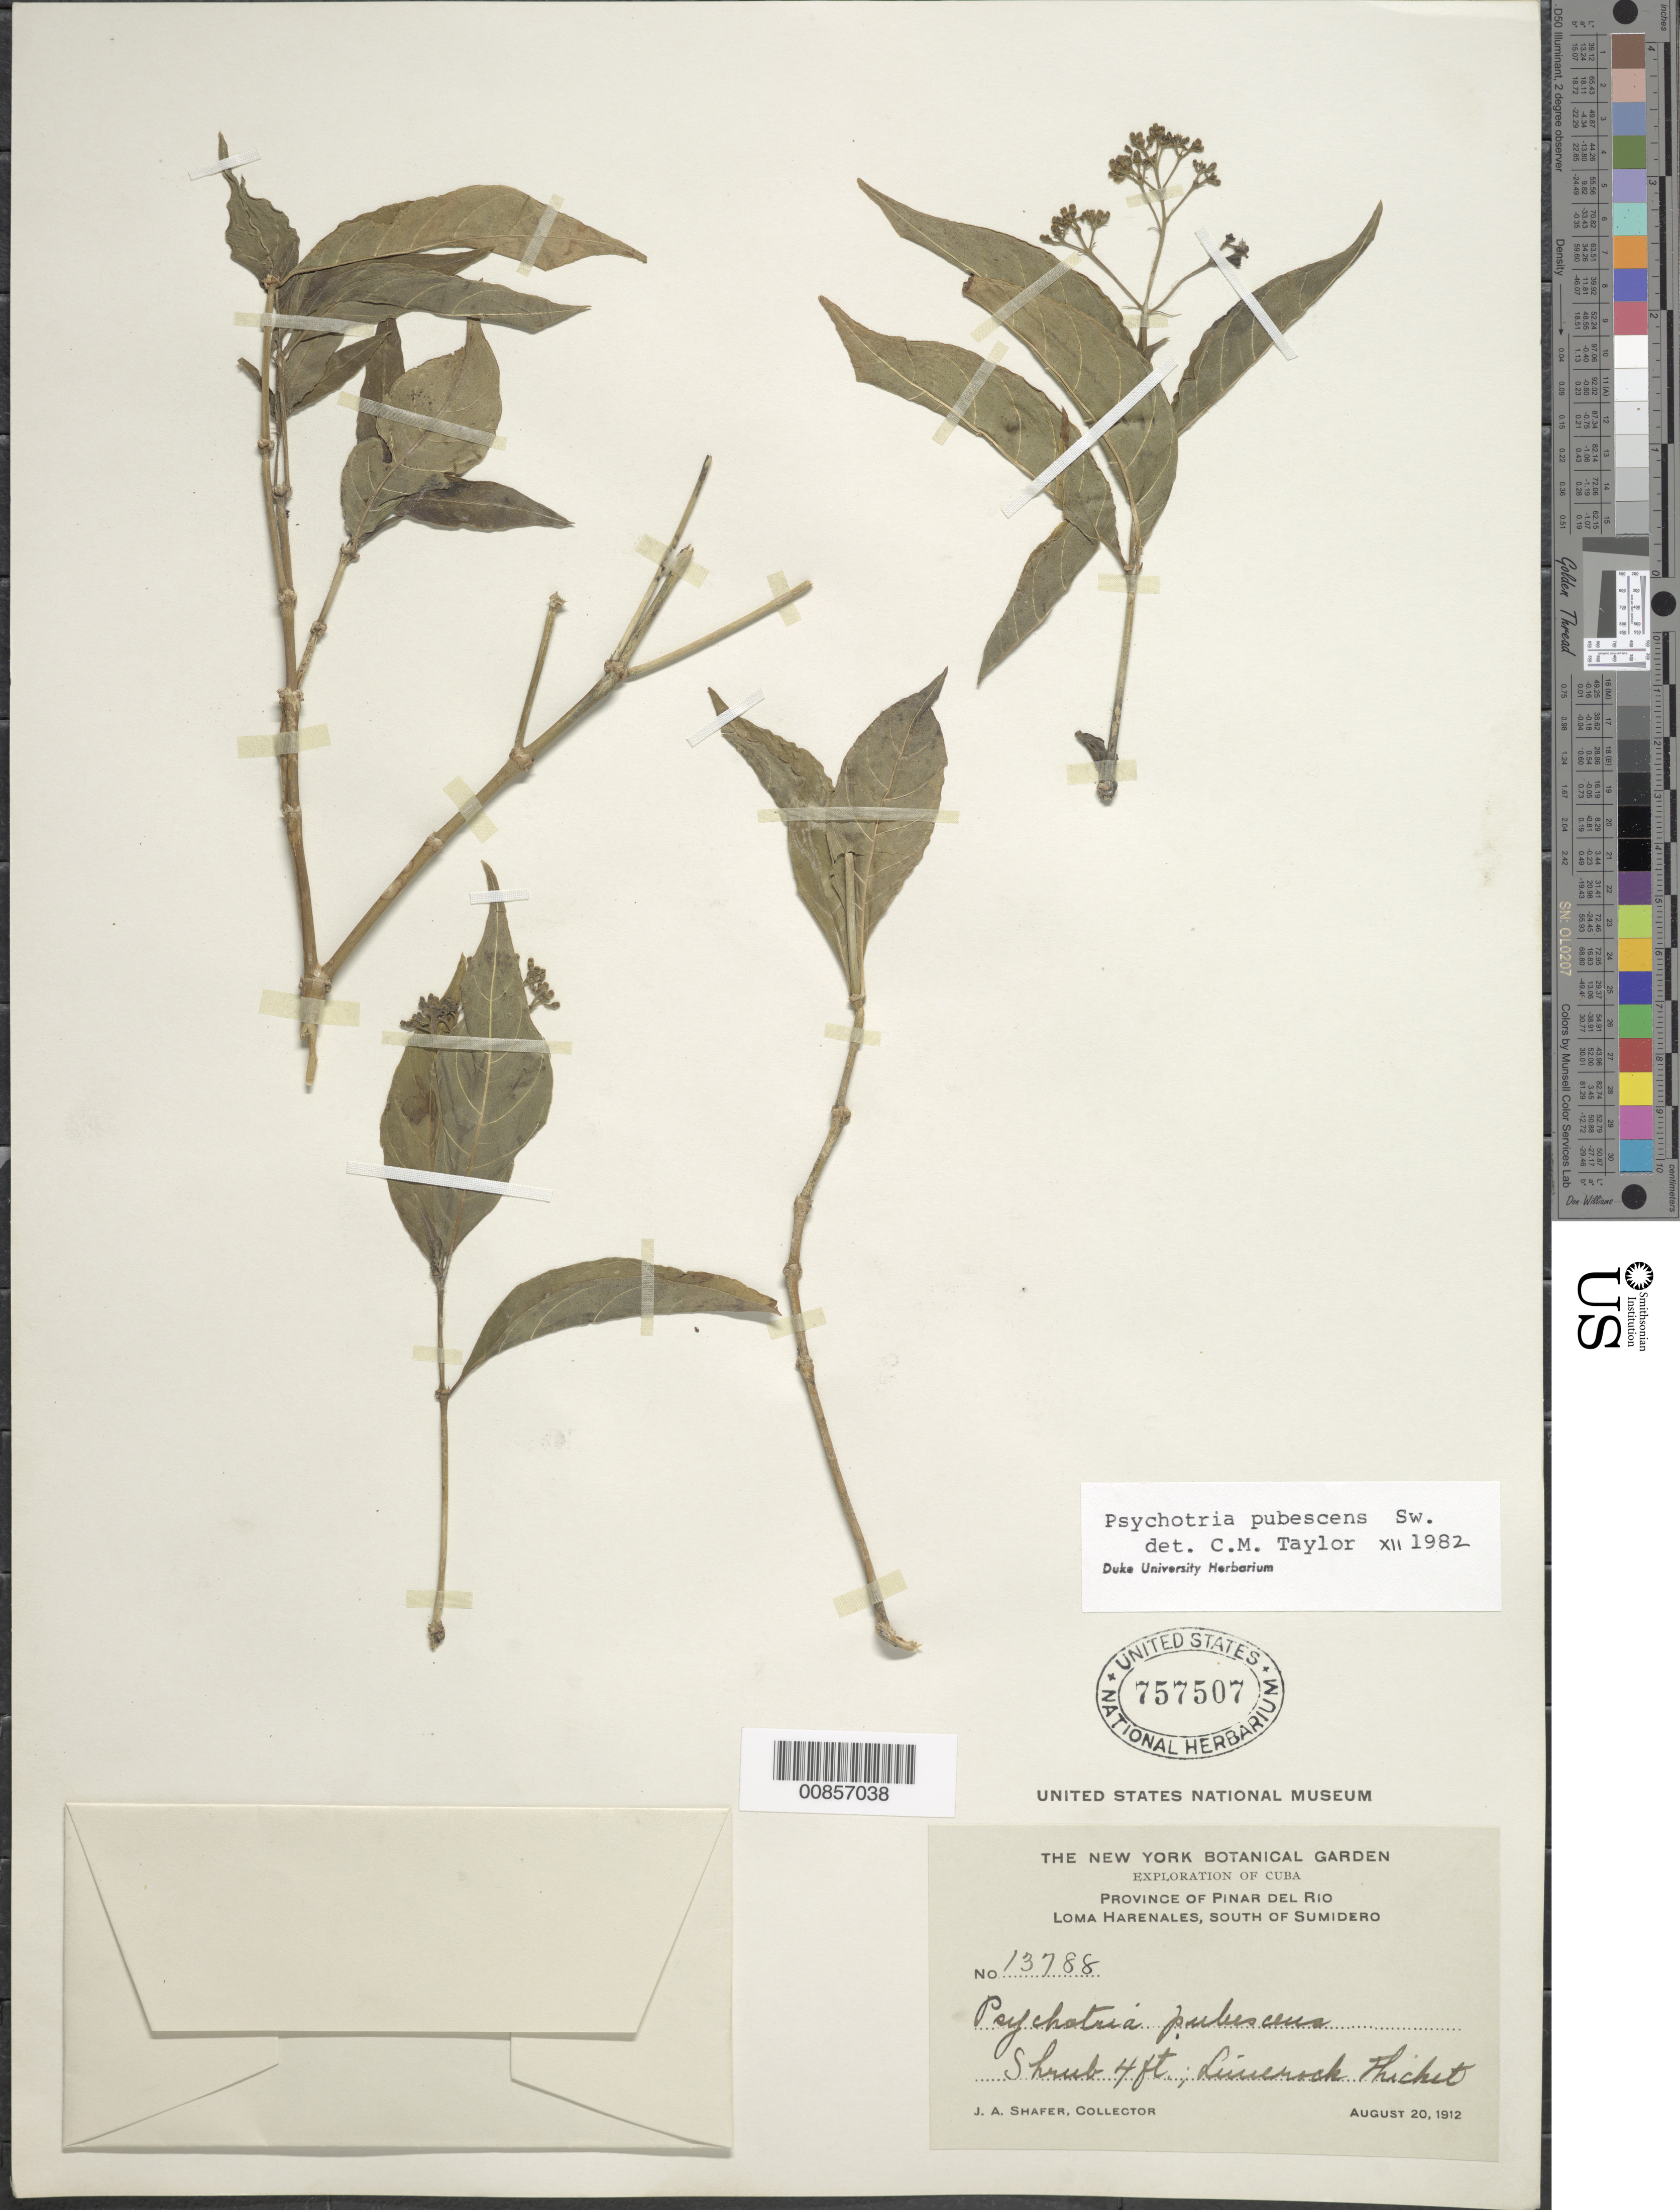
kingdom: Plantae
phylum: Tracheophyta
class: Magnoliopsida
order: Gentianales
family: Rubiaceae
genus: Psychotria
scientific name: Psychotria pubescens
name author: Sw.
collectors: J. A. Shafer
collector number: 13788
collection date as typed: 20 Aug 1912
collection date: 1912-08-20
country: Cuba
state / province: Pinar del Río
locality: Loma Harenales, south of Sumidero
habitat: Thicket on limestone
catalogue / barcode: US 757507